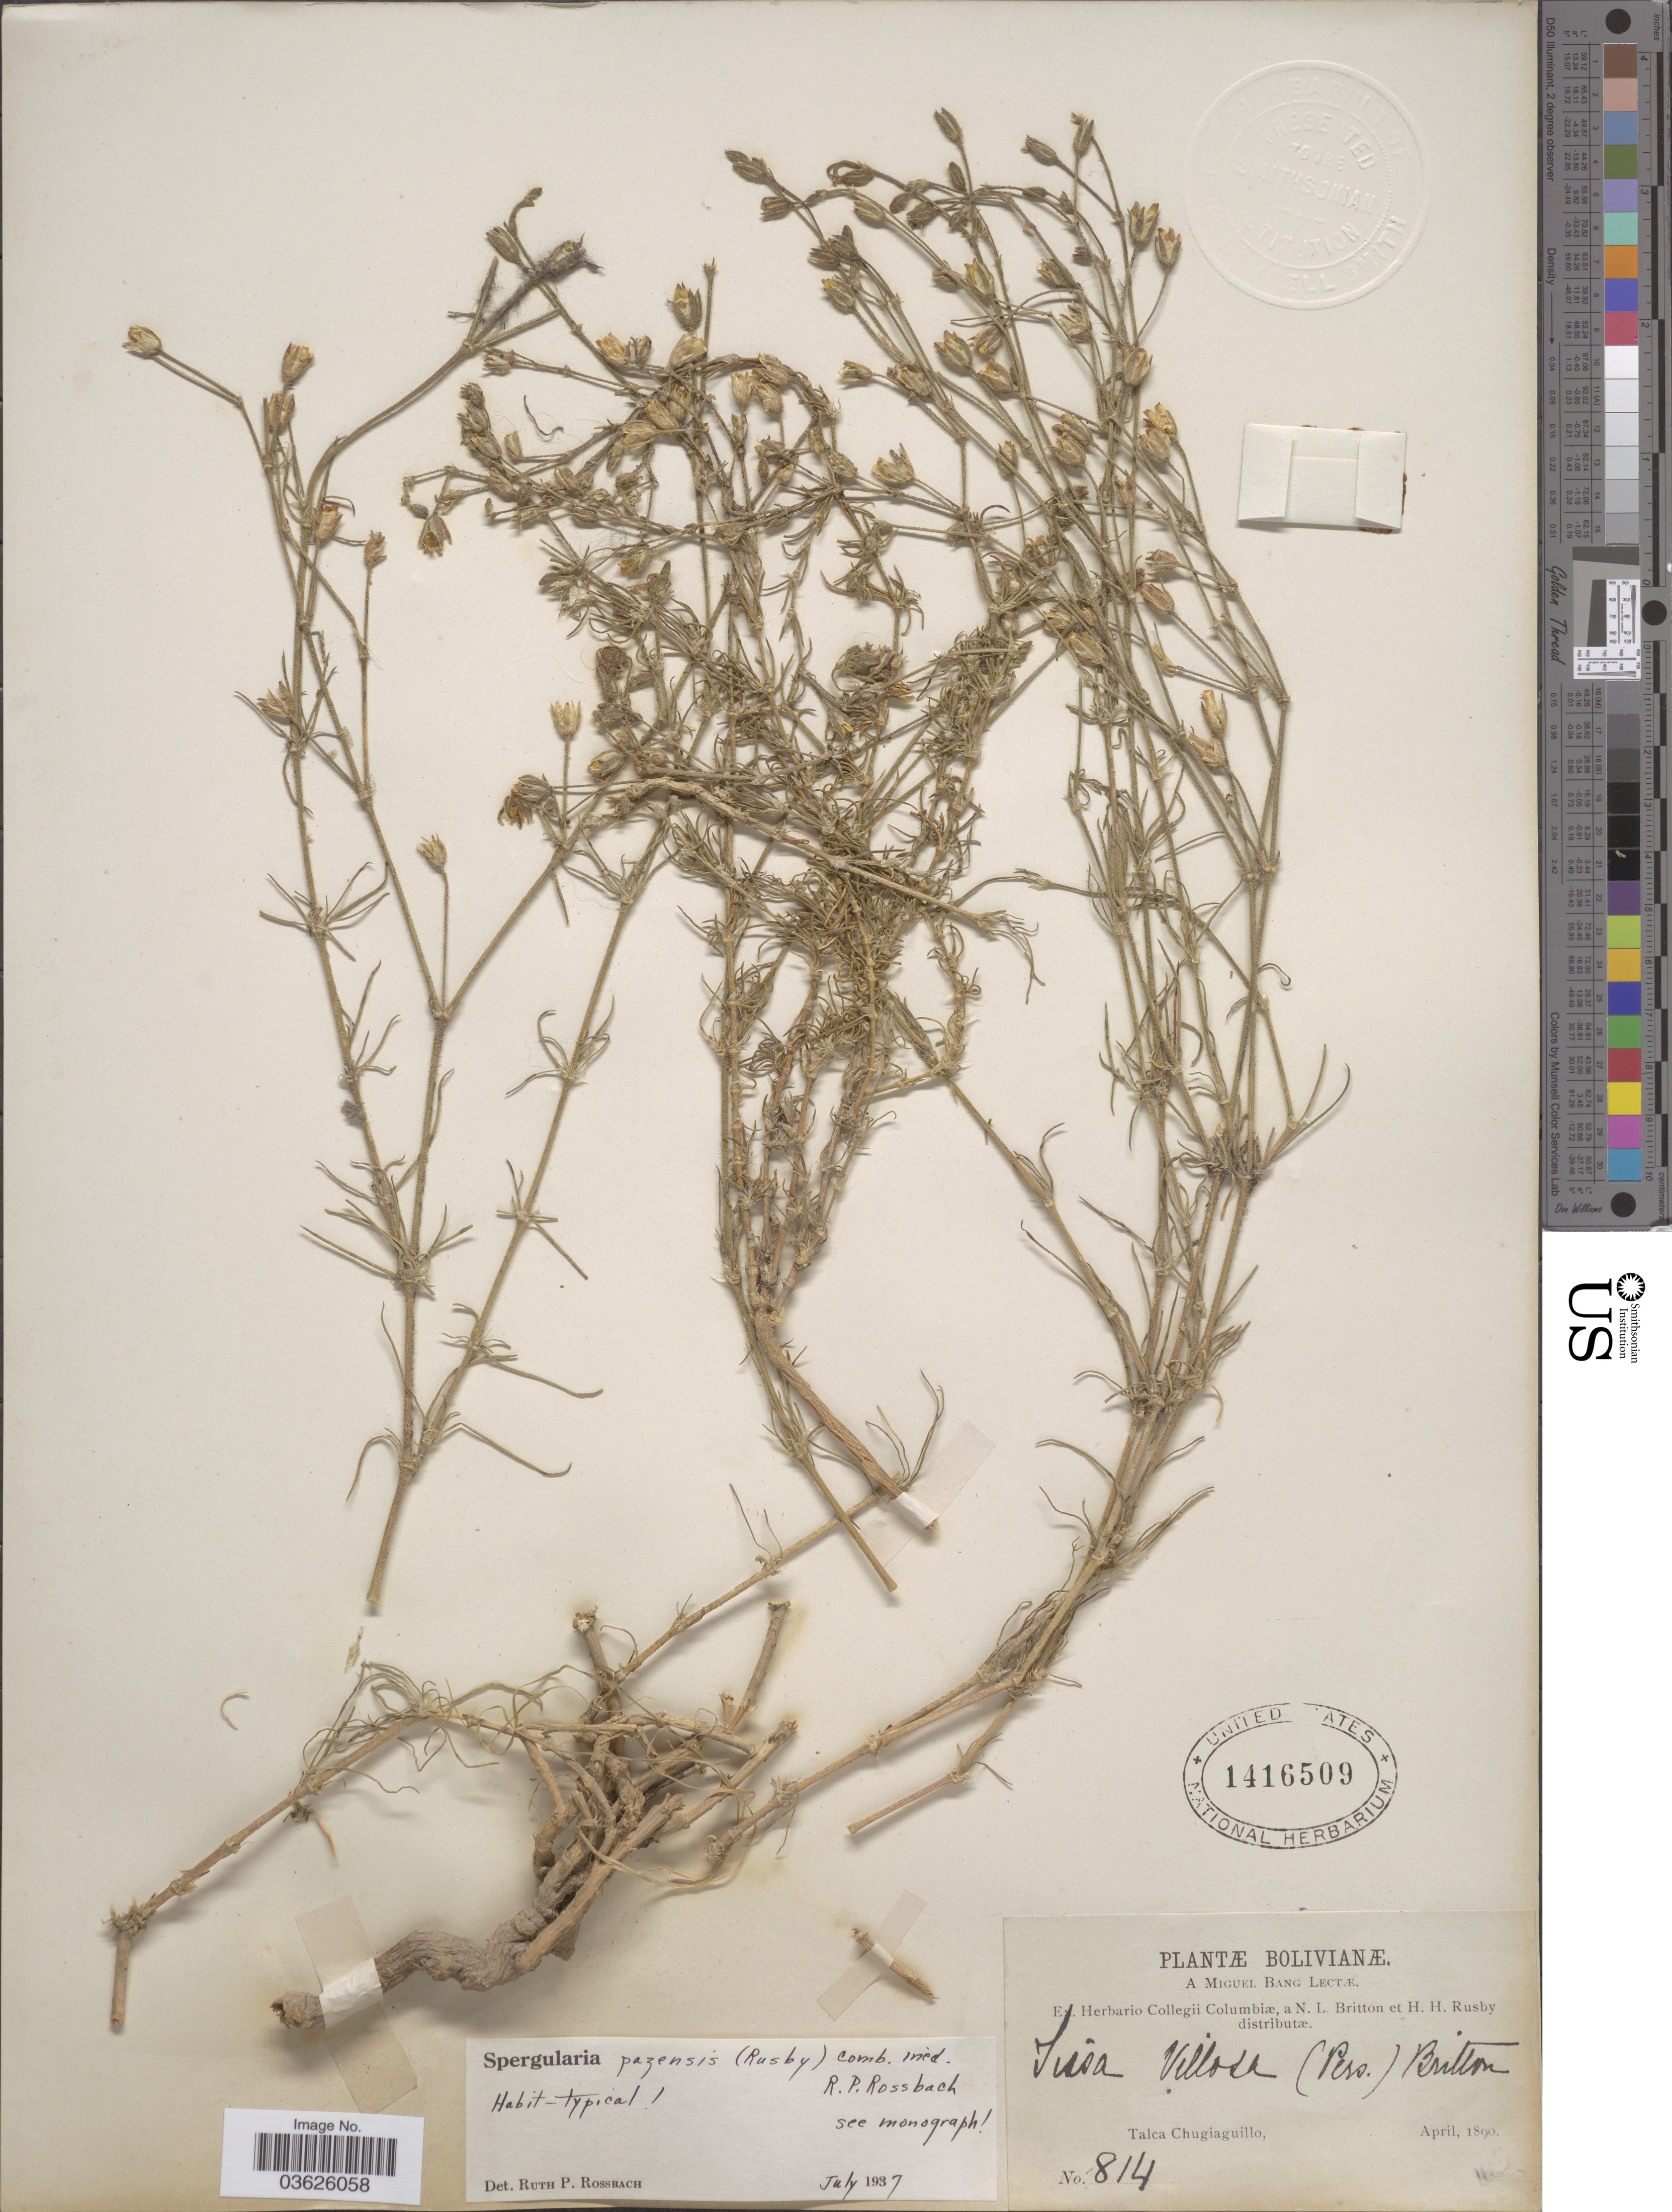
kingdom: Plantae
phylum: Tracheophyta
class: Magnoliopsida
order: Caryophyllales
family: Caryophyllaceae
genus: Spergularia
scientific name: Spergularia pazensis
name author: (Rusby) R. Rossbach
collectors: M. Bang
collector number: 814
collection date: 1890-04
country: Bolivia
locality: Talca Chugiaguillo.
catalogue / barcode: US 1416509